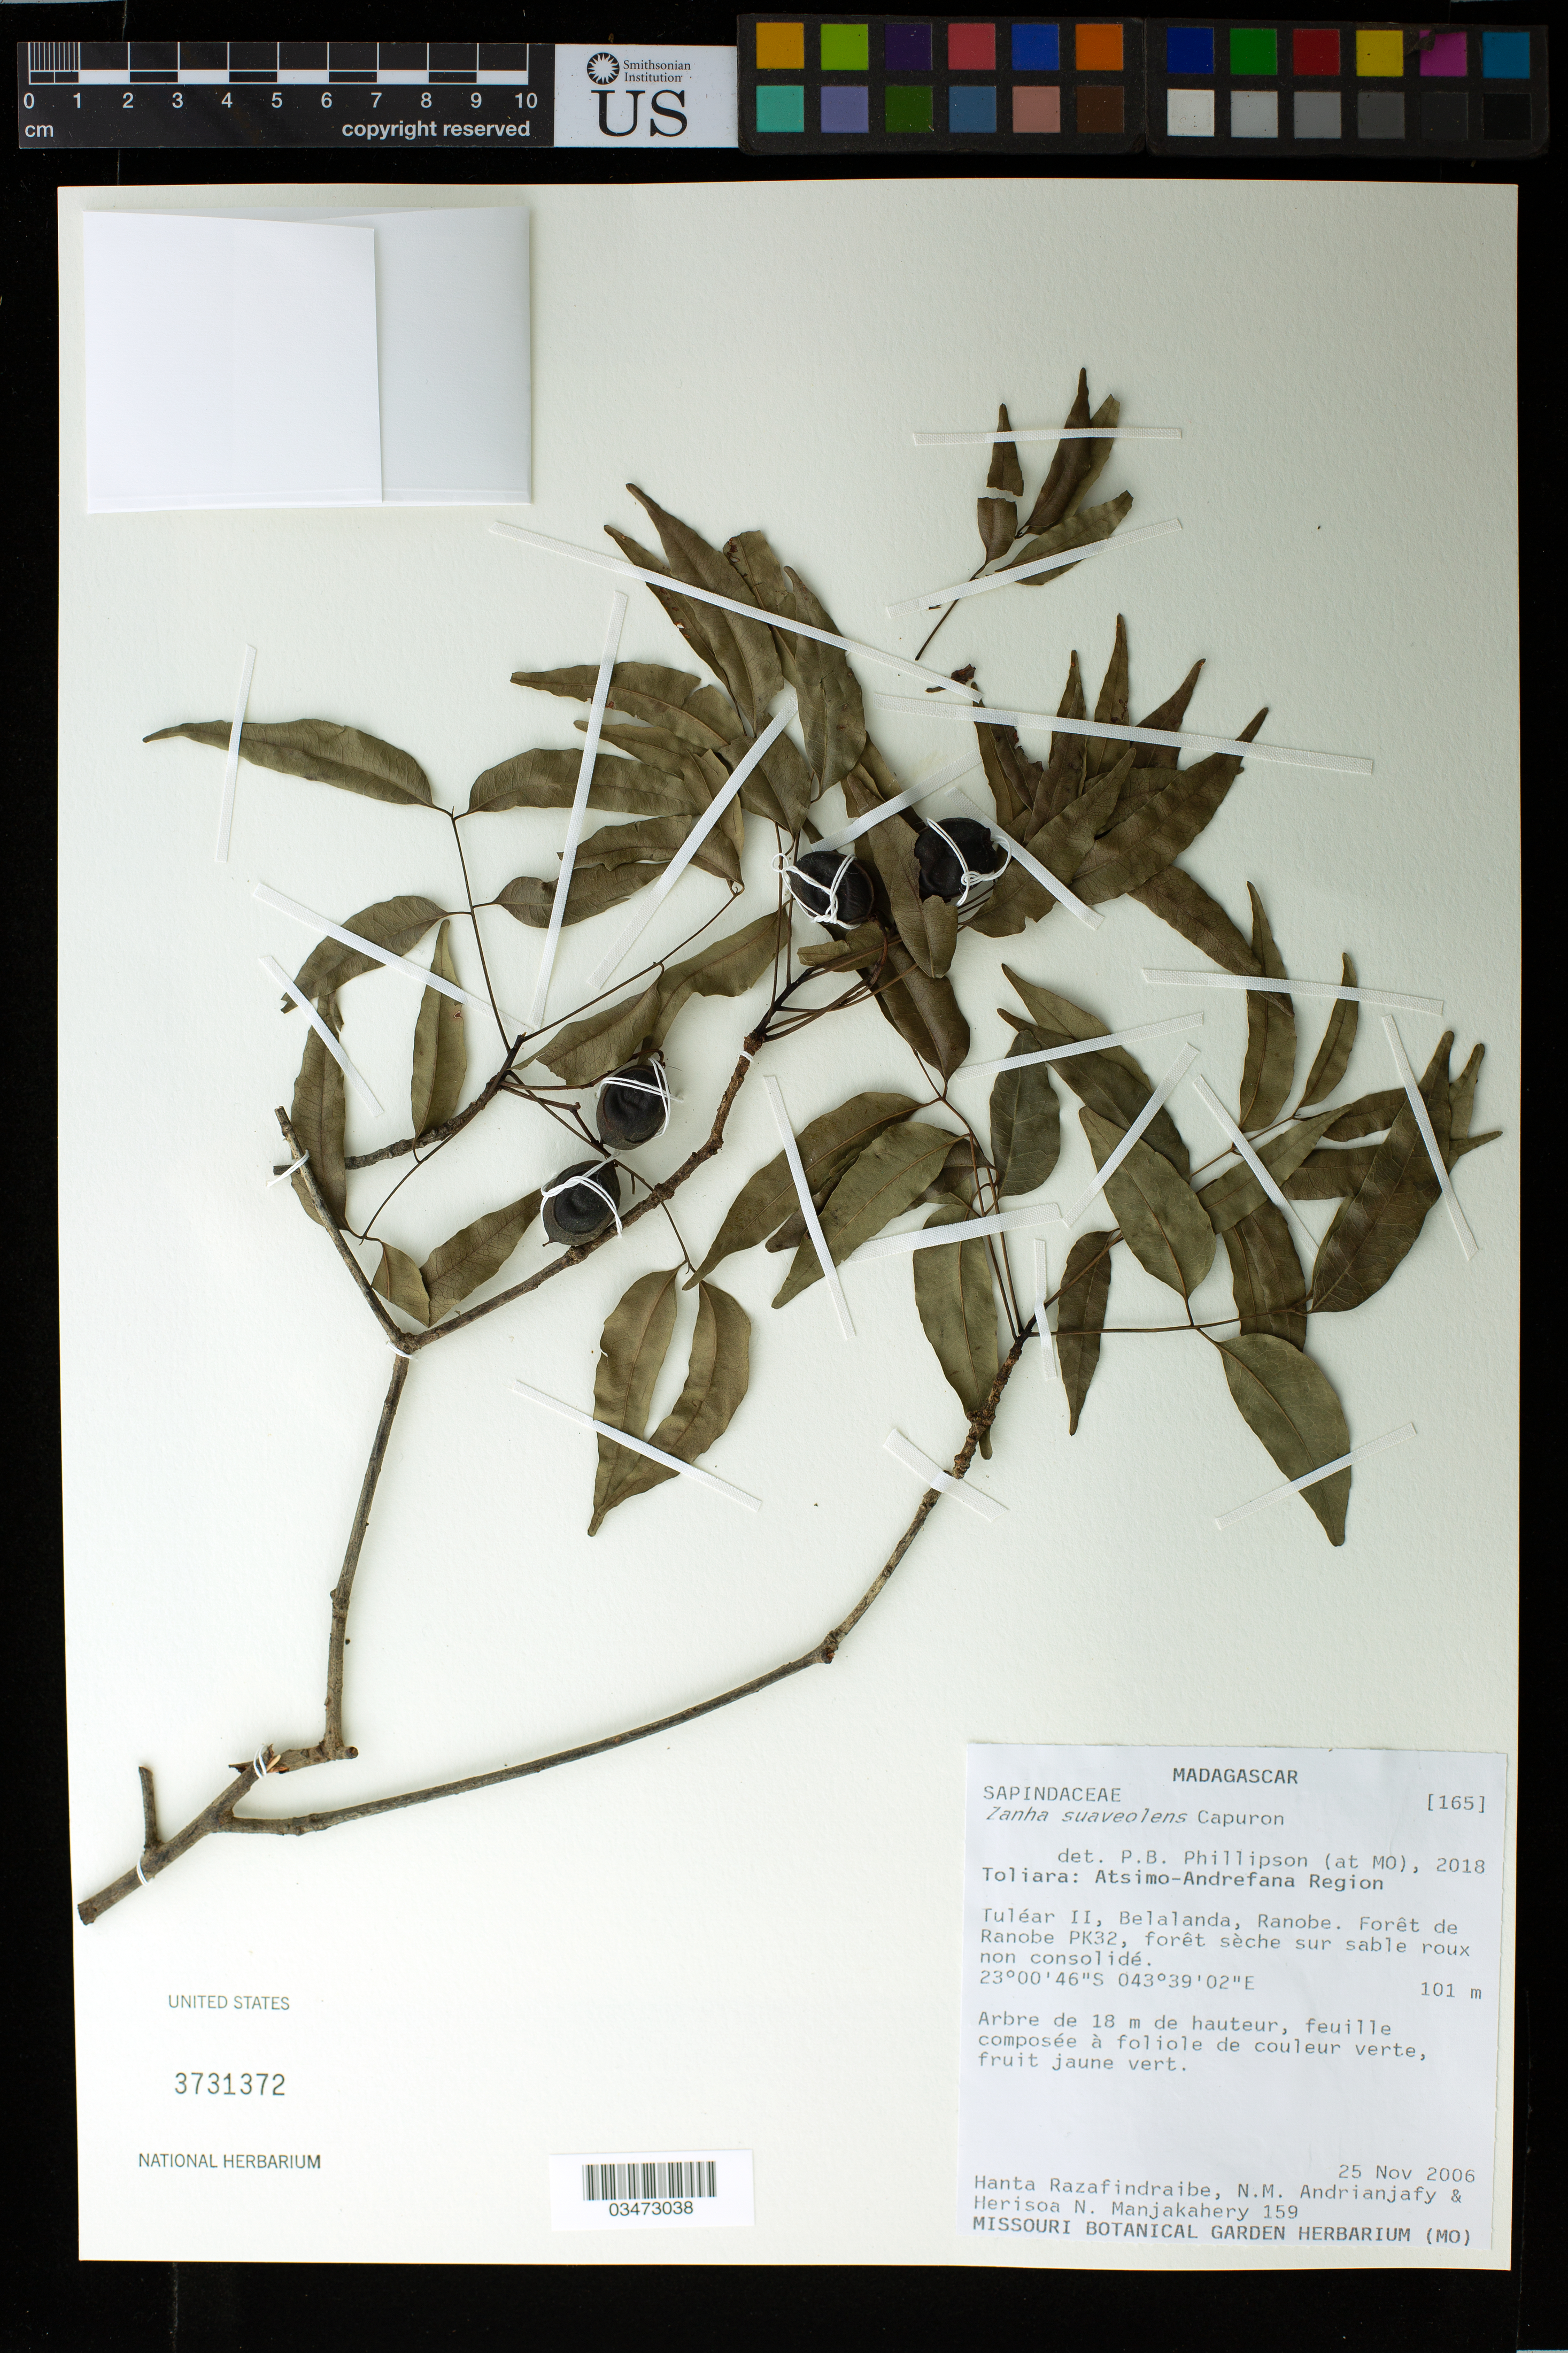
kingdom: Plantae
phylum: Tracheophyta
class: Magnoliopsida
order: Sapindales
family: Sapindaceae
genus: Zanha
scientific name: Zanha suaveolens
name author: Capuron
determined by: Phillipson, P. B.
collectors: H. Razafindraibe, N. M. Andrianjafy & H. N. Manjakahery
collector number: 159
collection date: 2006-11-25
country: Madagascar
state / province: Atsimo-Andrefana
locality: Atsimo-Andrefana Region. Tuléar II, Belalanda, Ranobe. Forêt de Ranobe PK32.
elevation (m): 101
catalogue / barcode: US 3731372